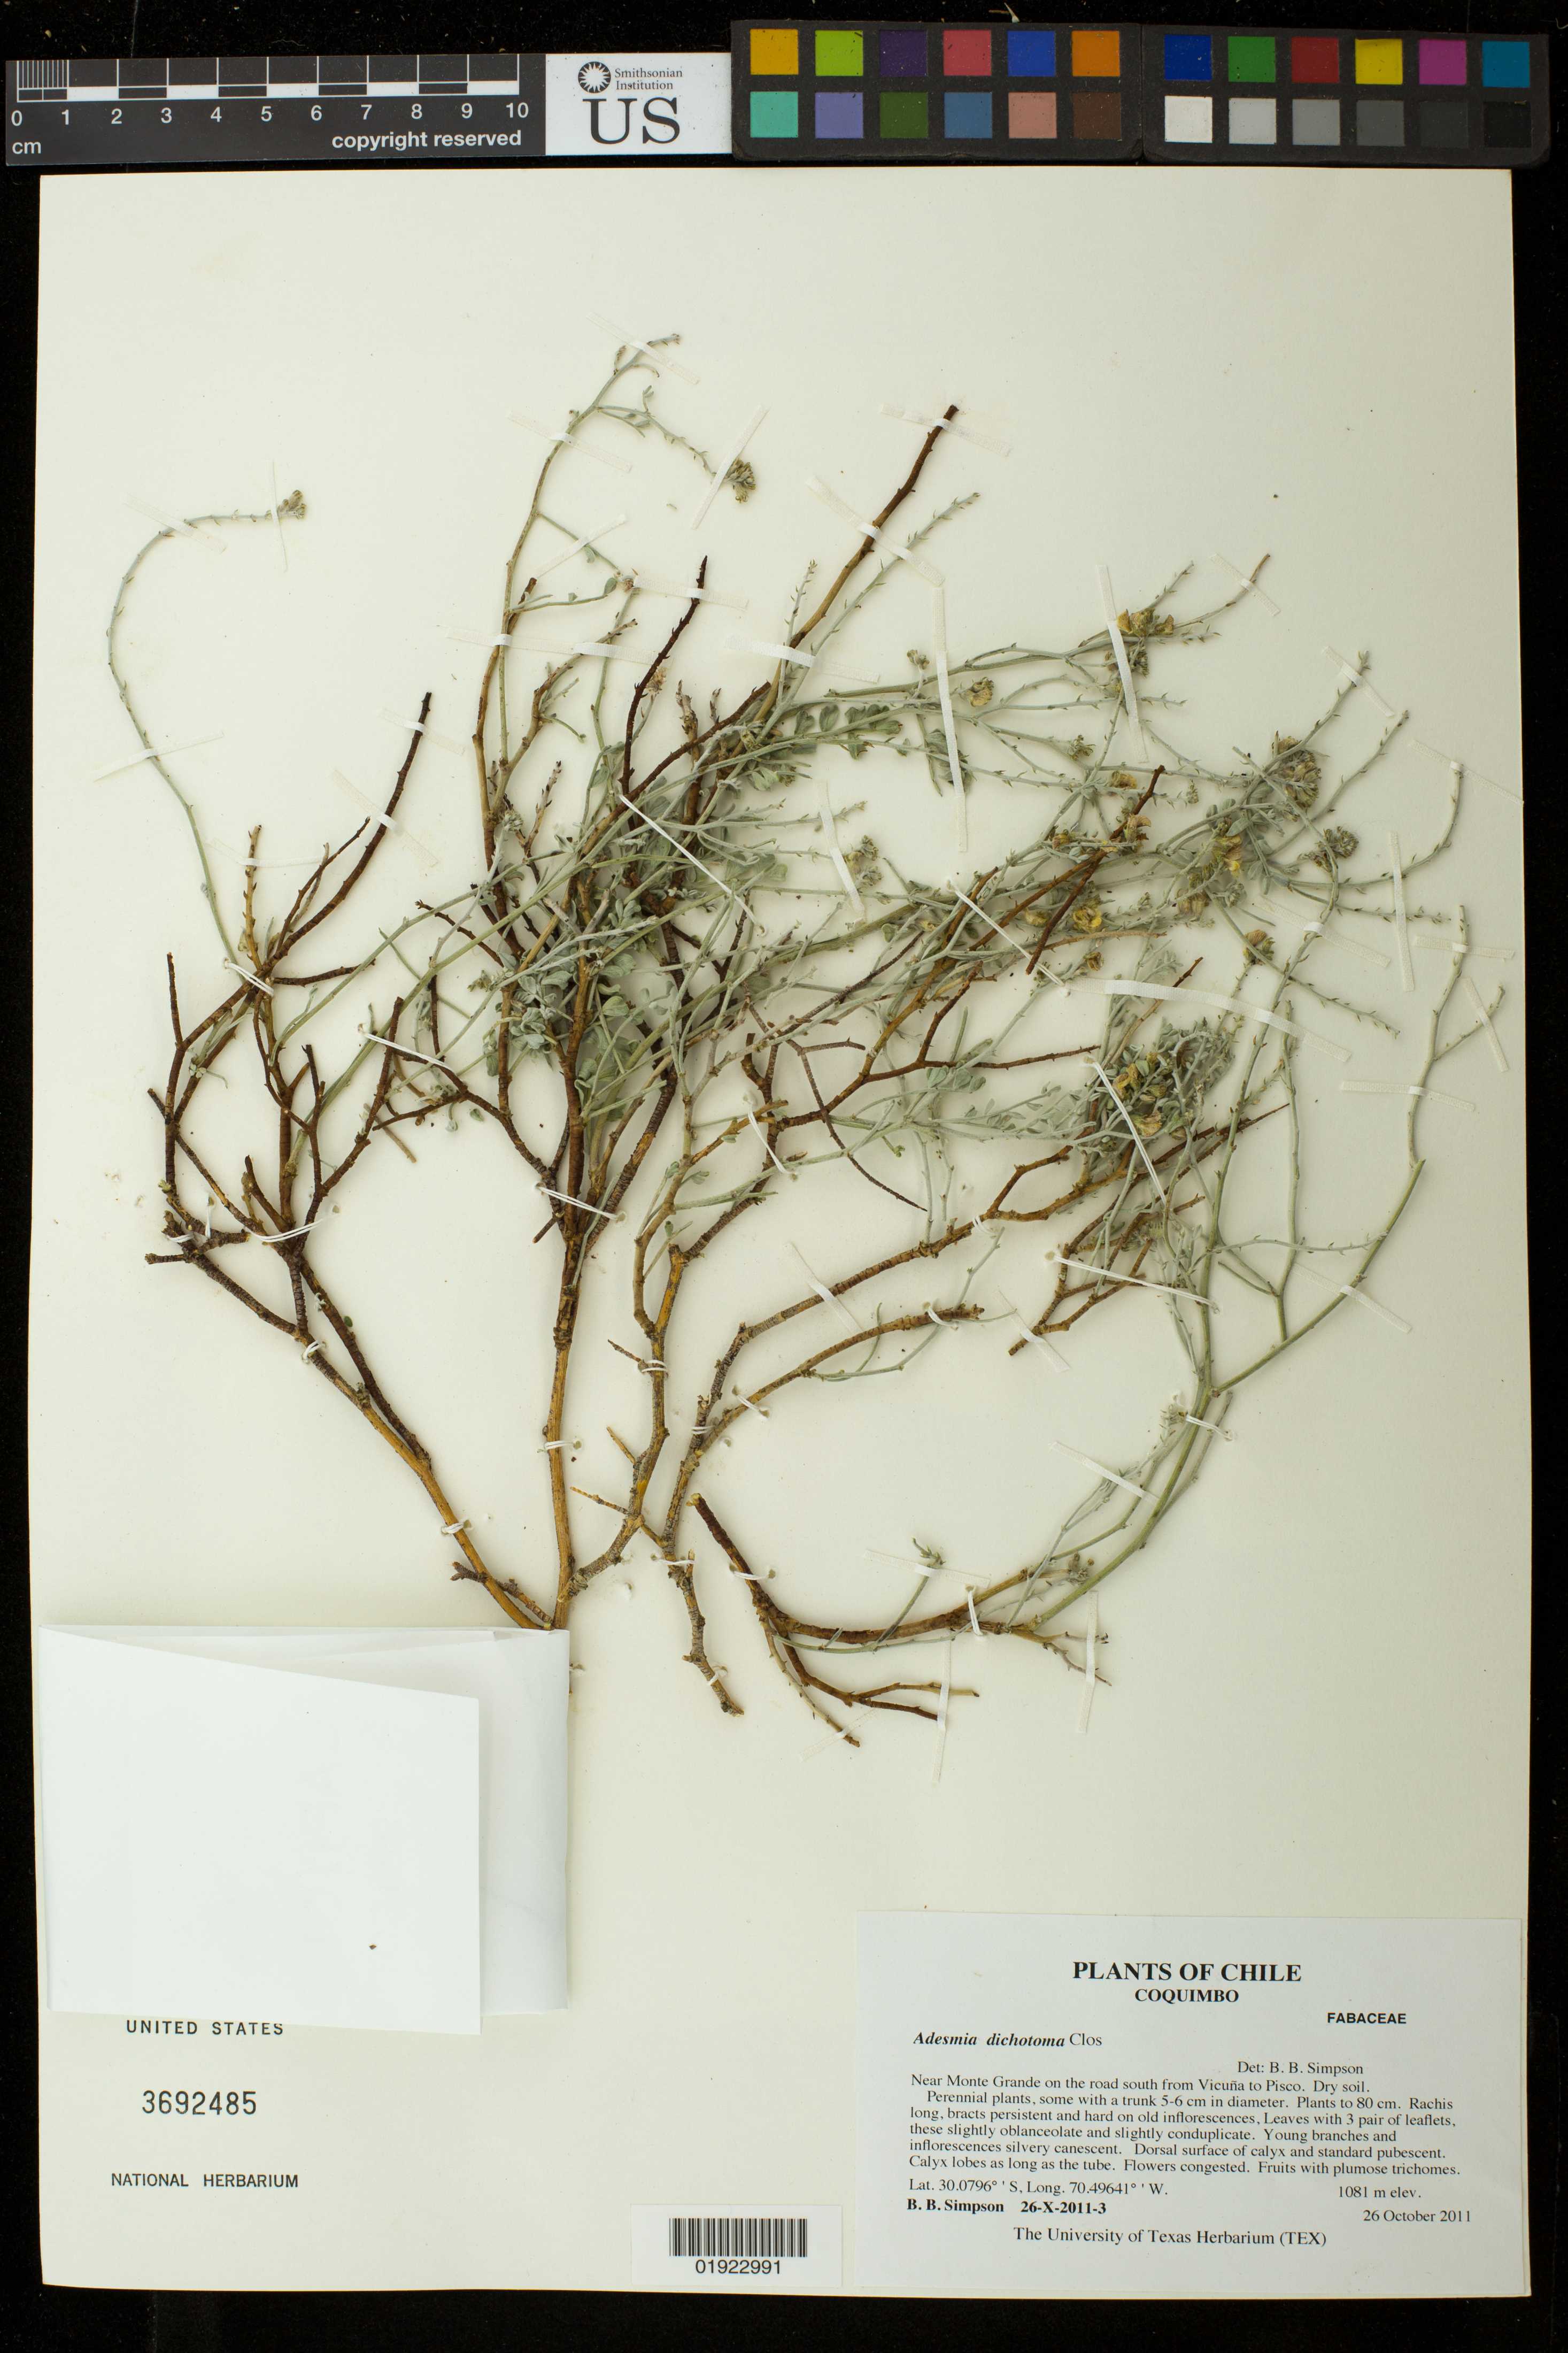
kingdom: Plantae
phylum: Tracheophyta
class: Magnoliopsida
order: Fabales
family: Fabaceae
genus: Adesmia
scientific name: Adesmia dichotoma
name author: Clos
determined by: Simpson, B. B.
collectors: B. Simpson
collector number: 26-X-2011-3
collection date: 2011-10-26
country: Chile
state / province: Coquimbo (IV)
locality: Near Monte Grande on the road south from VIcuna to Pisco.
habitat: Dry soil.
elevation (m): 1081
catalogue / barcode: US 3692485